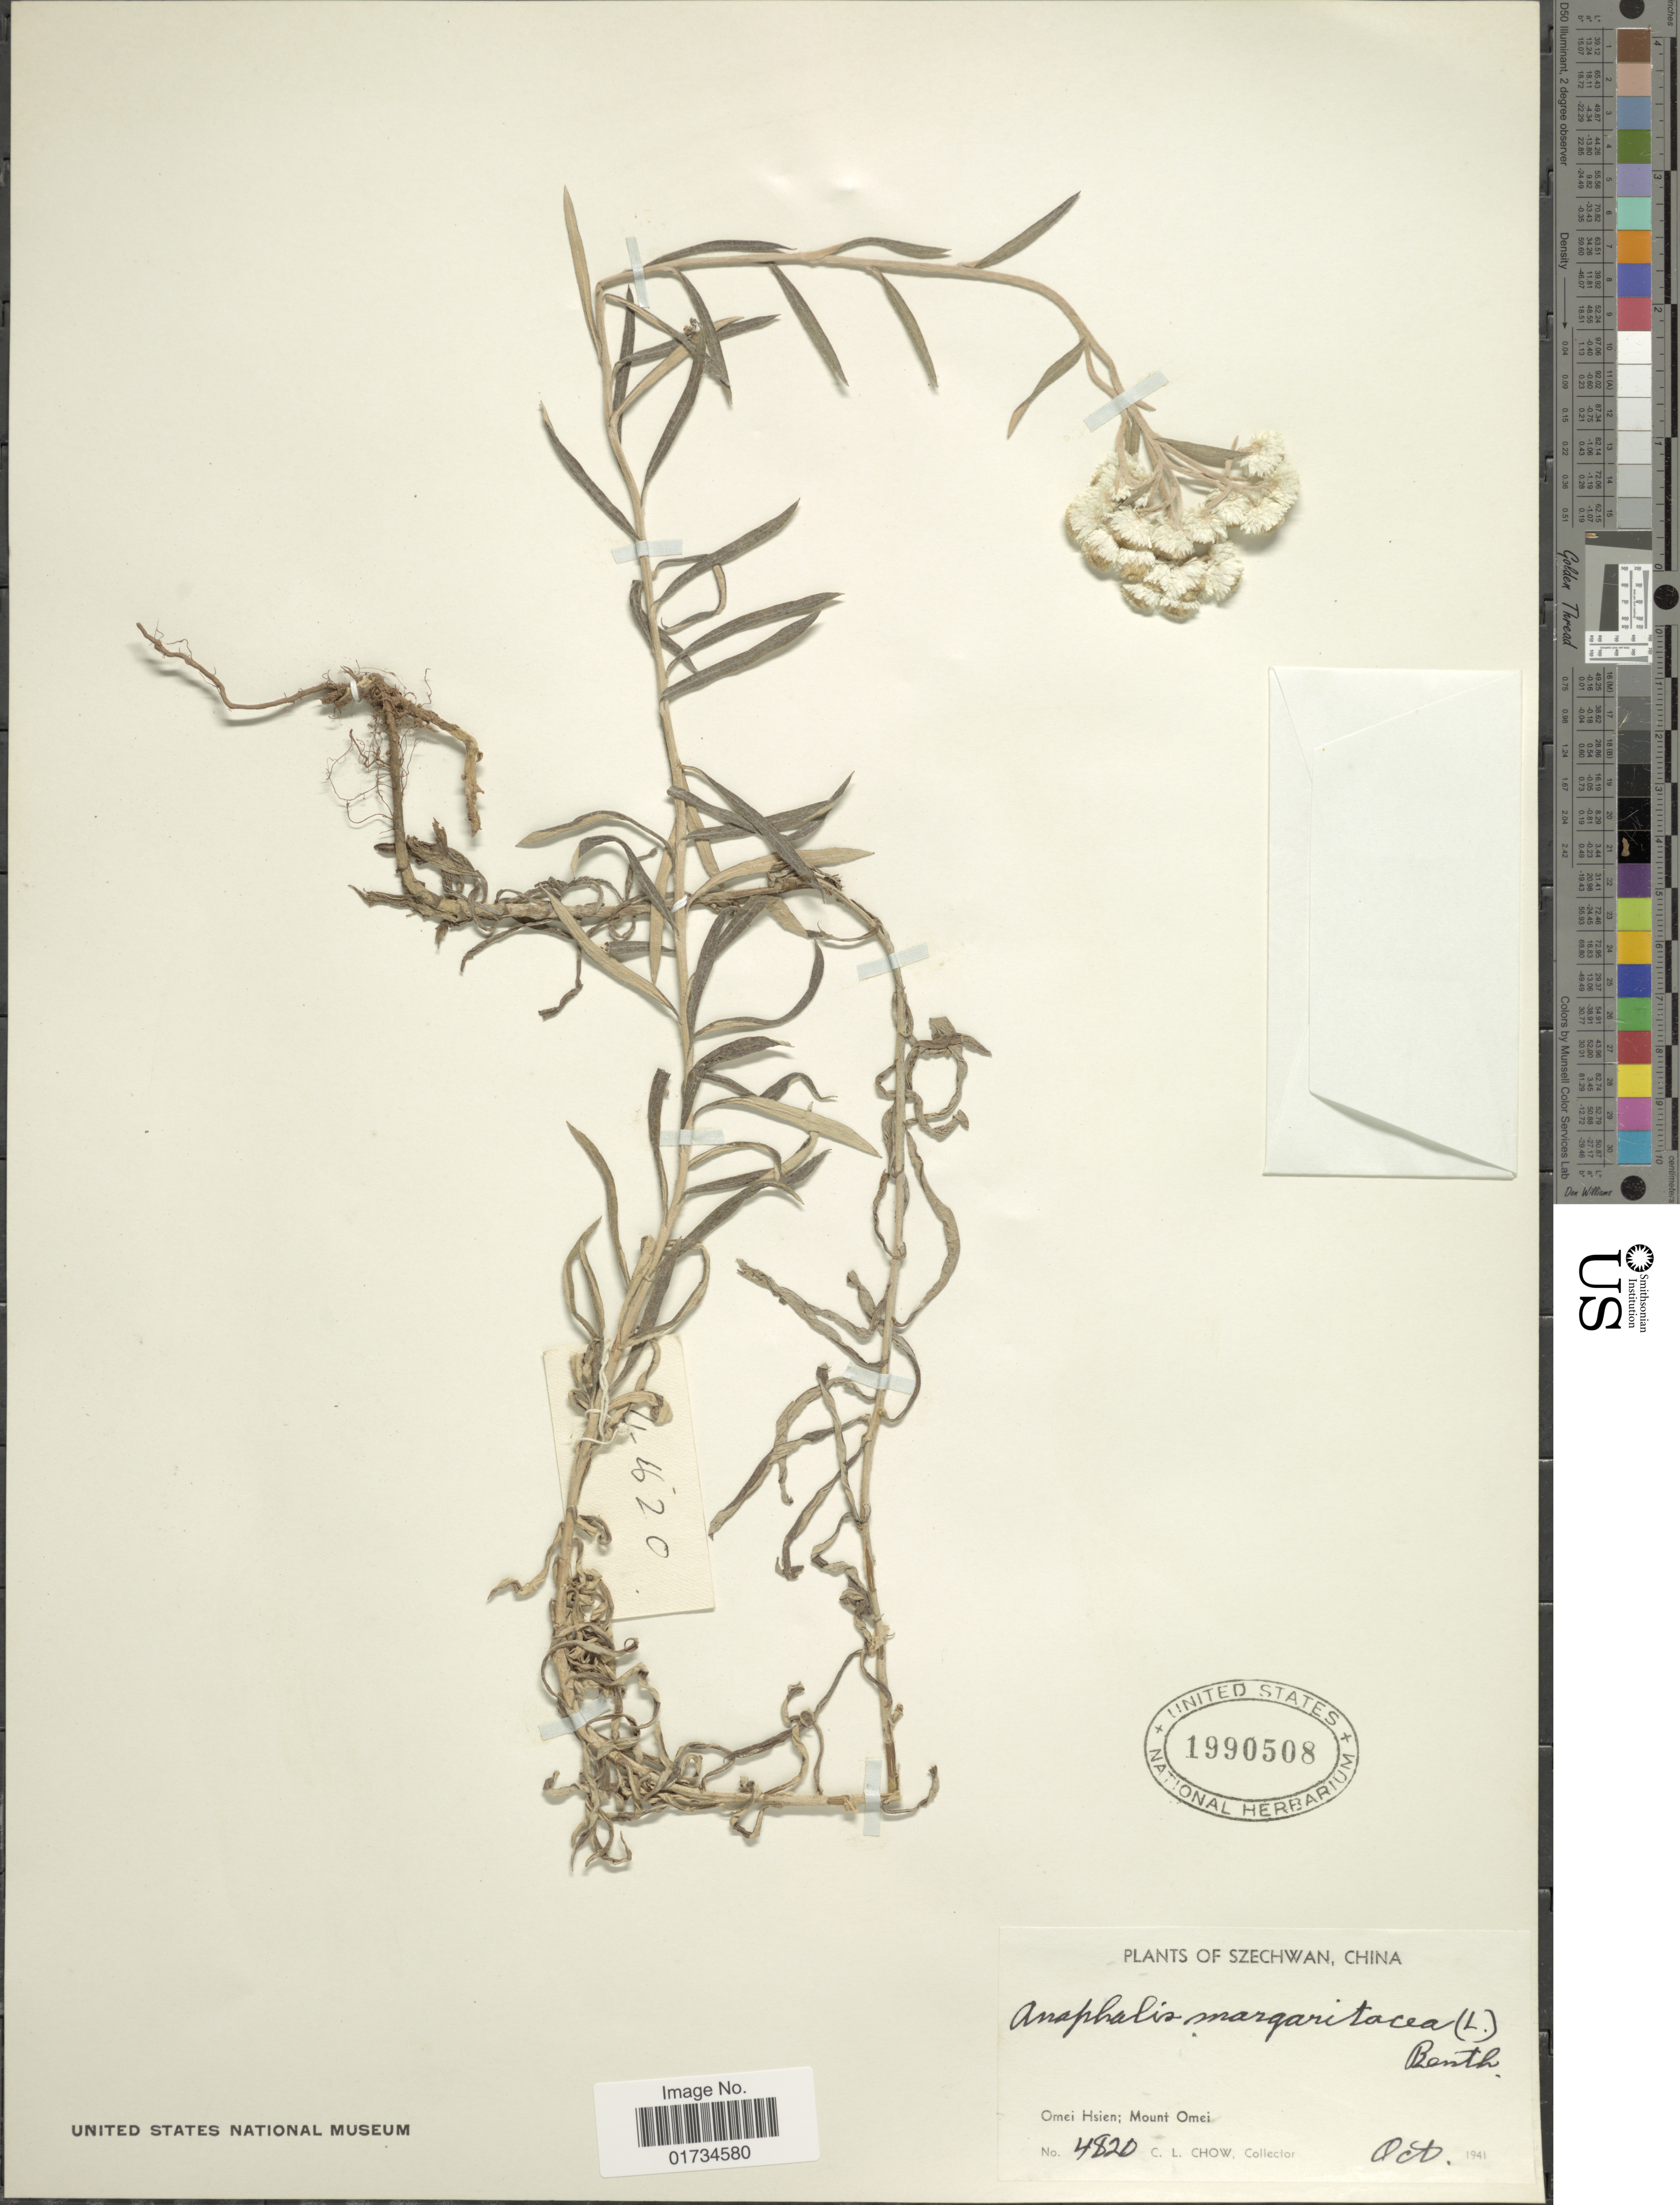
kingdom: Plantae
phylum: Tracheophyta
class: Magnoliopsida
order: Asterales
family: Asteraceae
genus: Anaphalis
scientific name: Anaphalis margaritacea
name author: (L.) Benth. & Hook. f.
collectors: C. Chow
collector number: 4820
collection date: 1941-10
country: China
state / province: Sichuan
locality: Szechwan, China. Omei Hsien; Mount Omei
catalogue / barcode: US 1990508